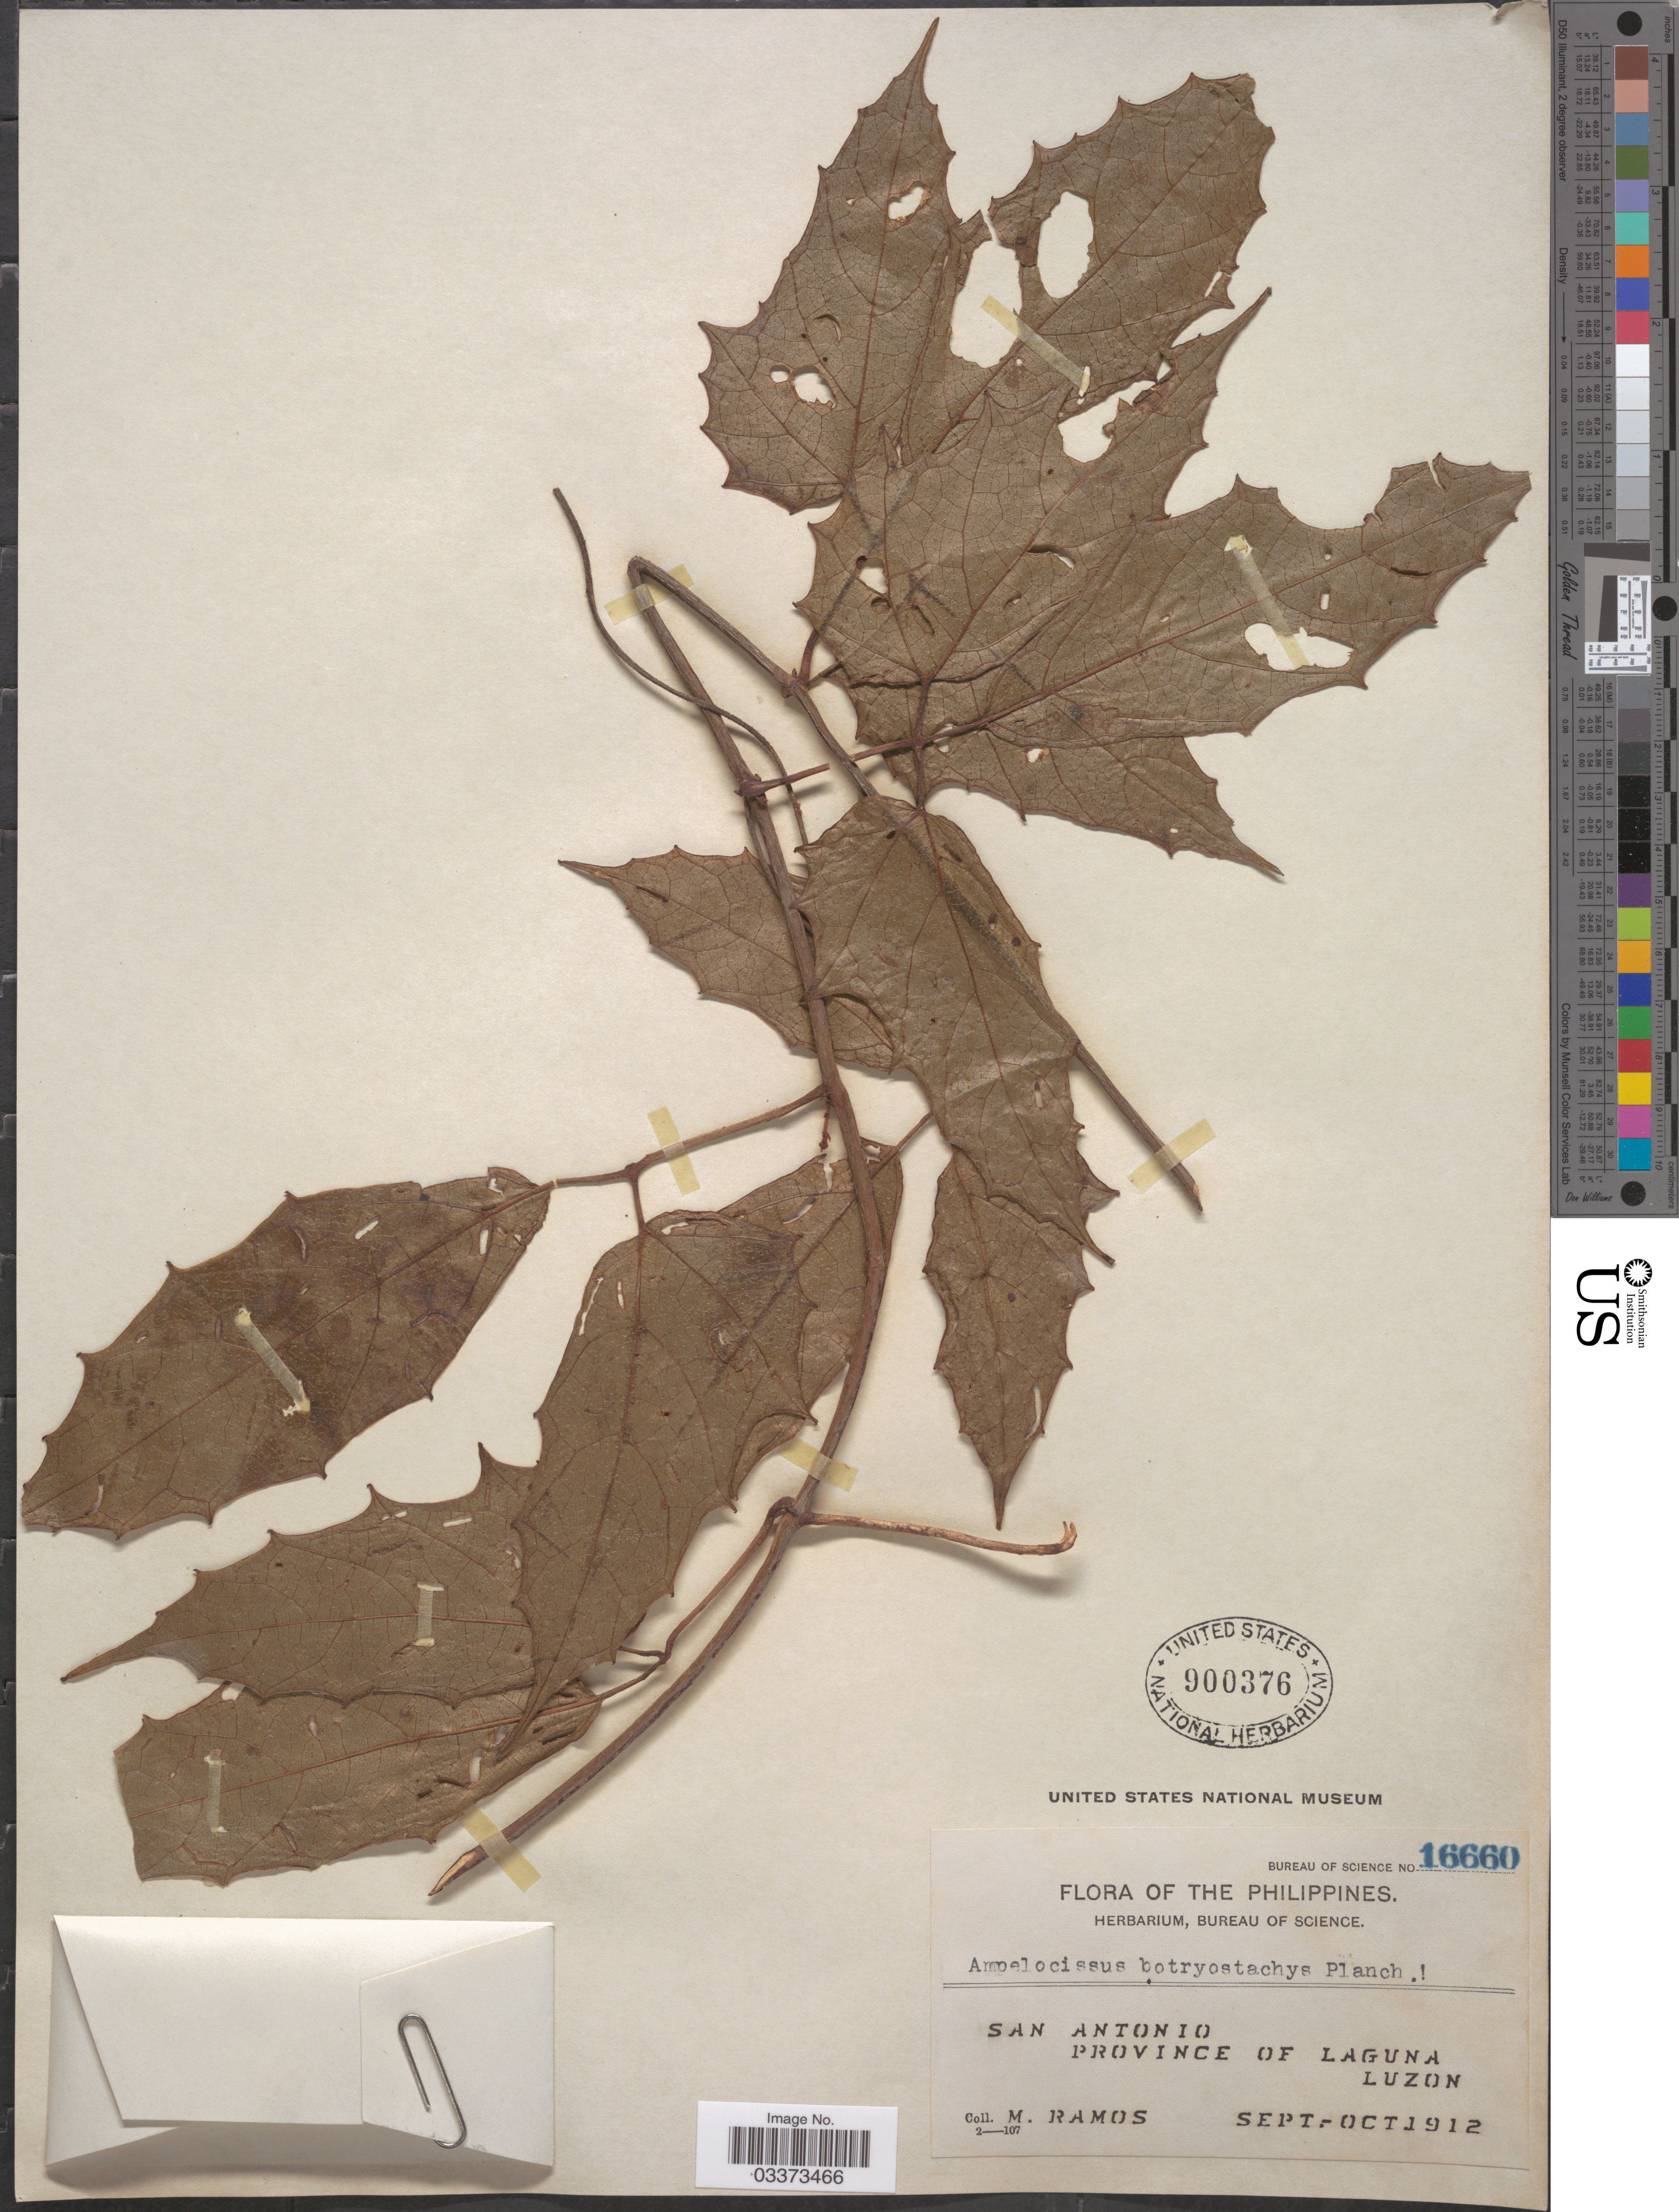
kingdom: Plantae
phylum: Tracheophyta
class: Magnoliopsida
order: Vitales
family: Vitaceae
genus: Ampelocissus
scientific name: Ampelocissus botryostachys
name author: Planch.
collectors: M. Ramos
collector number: Bureau of Science 16660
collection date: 1912-09/1912-10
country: Philippines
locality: San Antonio. Province of Laguna, Luzon.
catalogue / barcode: US 900376